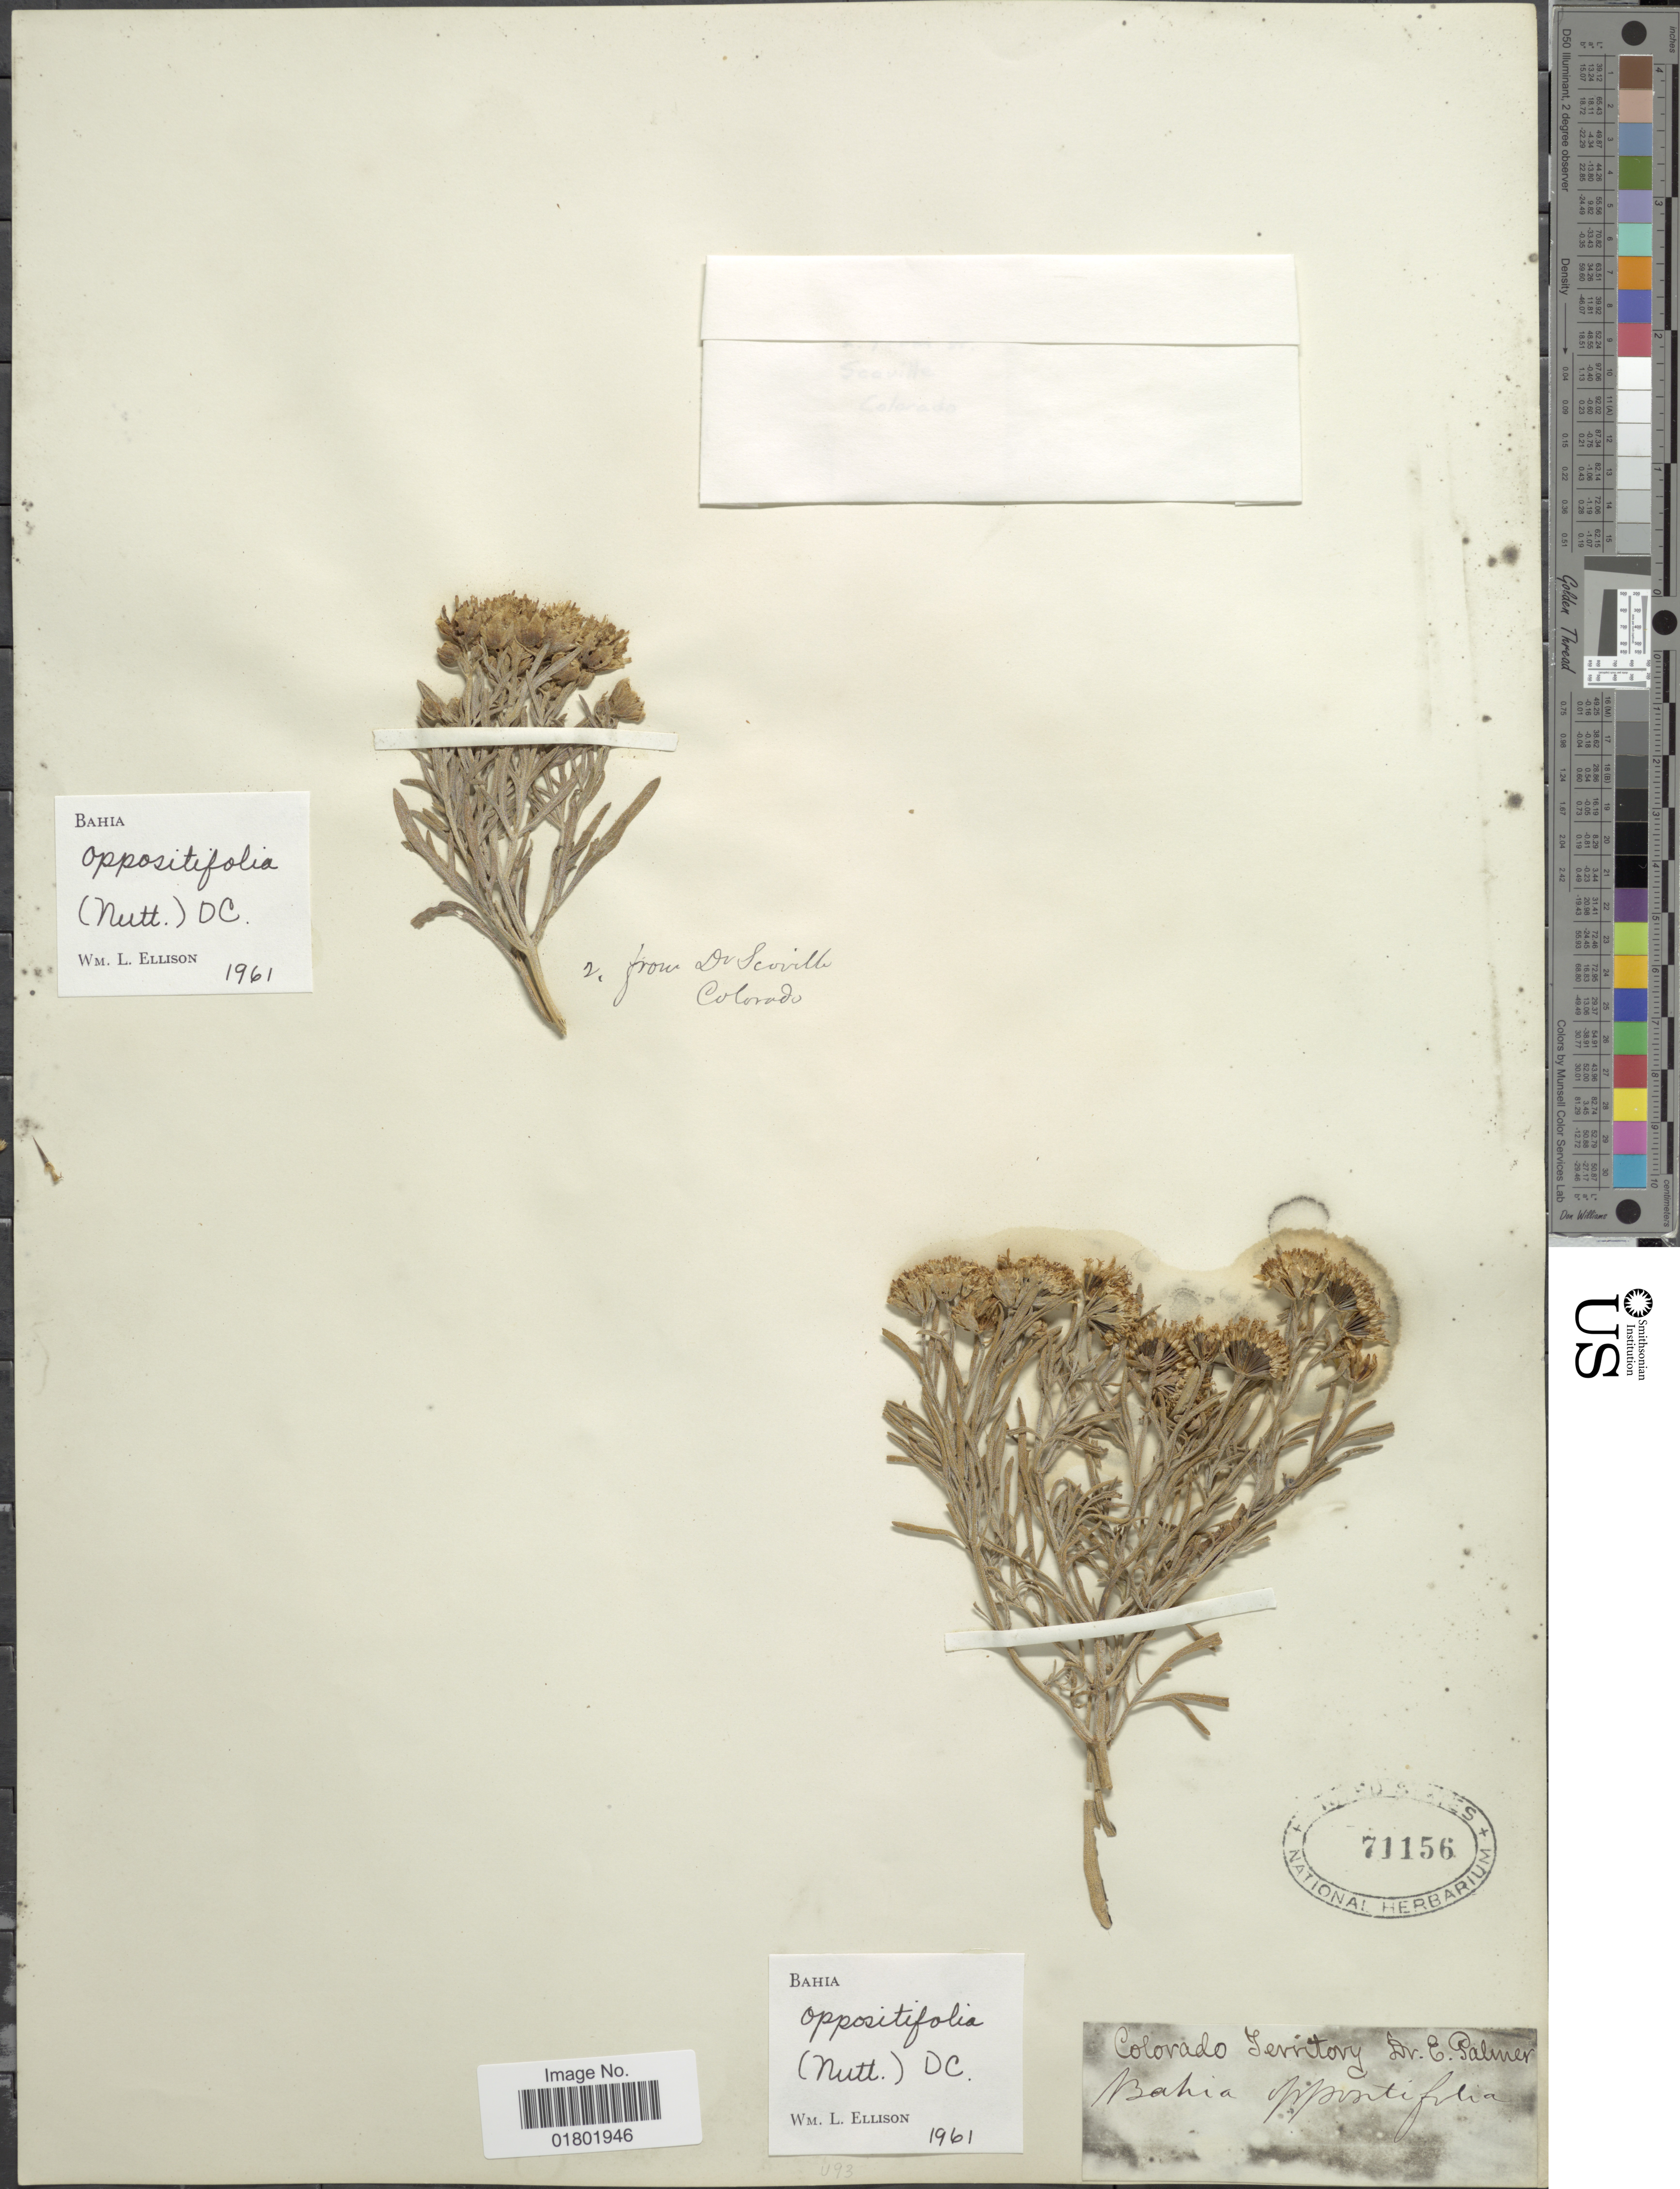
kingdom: Plantae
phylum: Tracheophyta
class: Magnoliopsida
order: Asterales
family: Asteraceae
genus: Bahia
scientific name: Bahia oppositifolia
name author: Nutt.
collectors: E. Palmer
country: United States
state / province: Colorado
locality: Colorado Territory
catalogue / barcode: US 71156